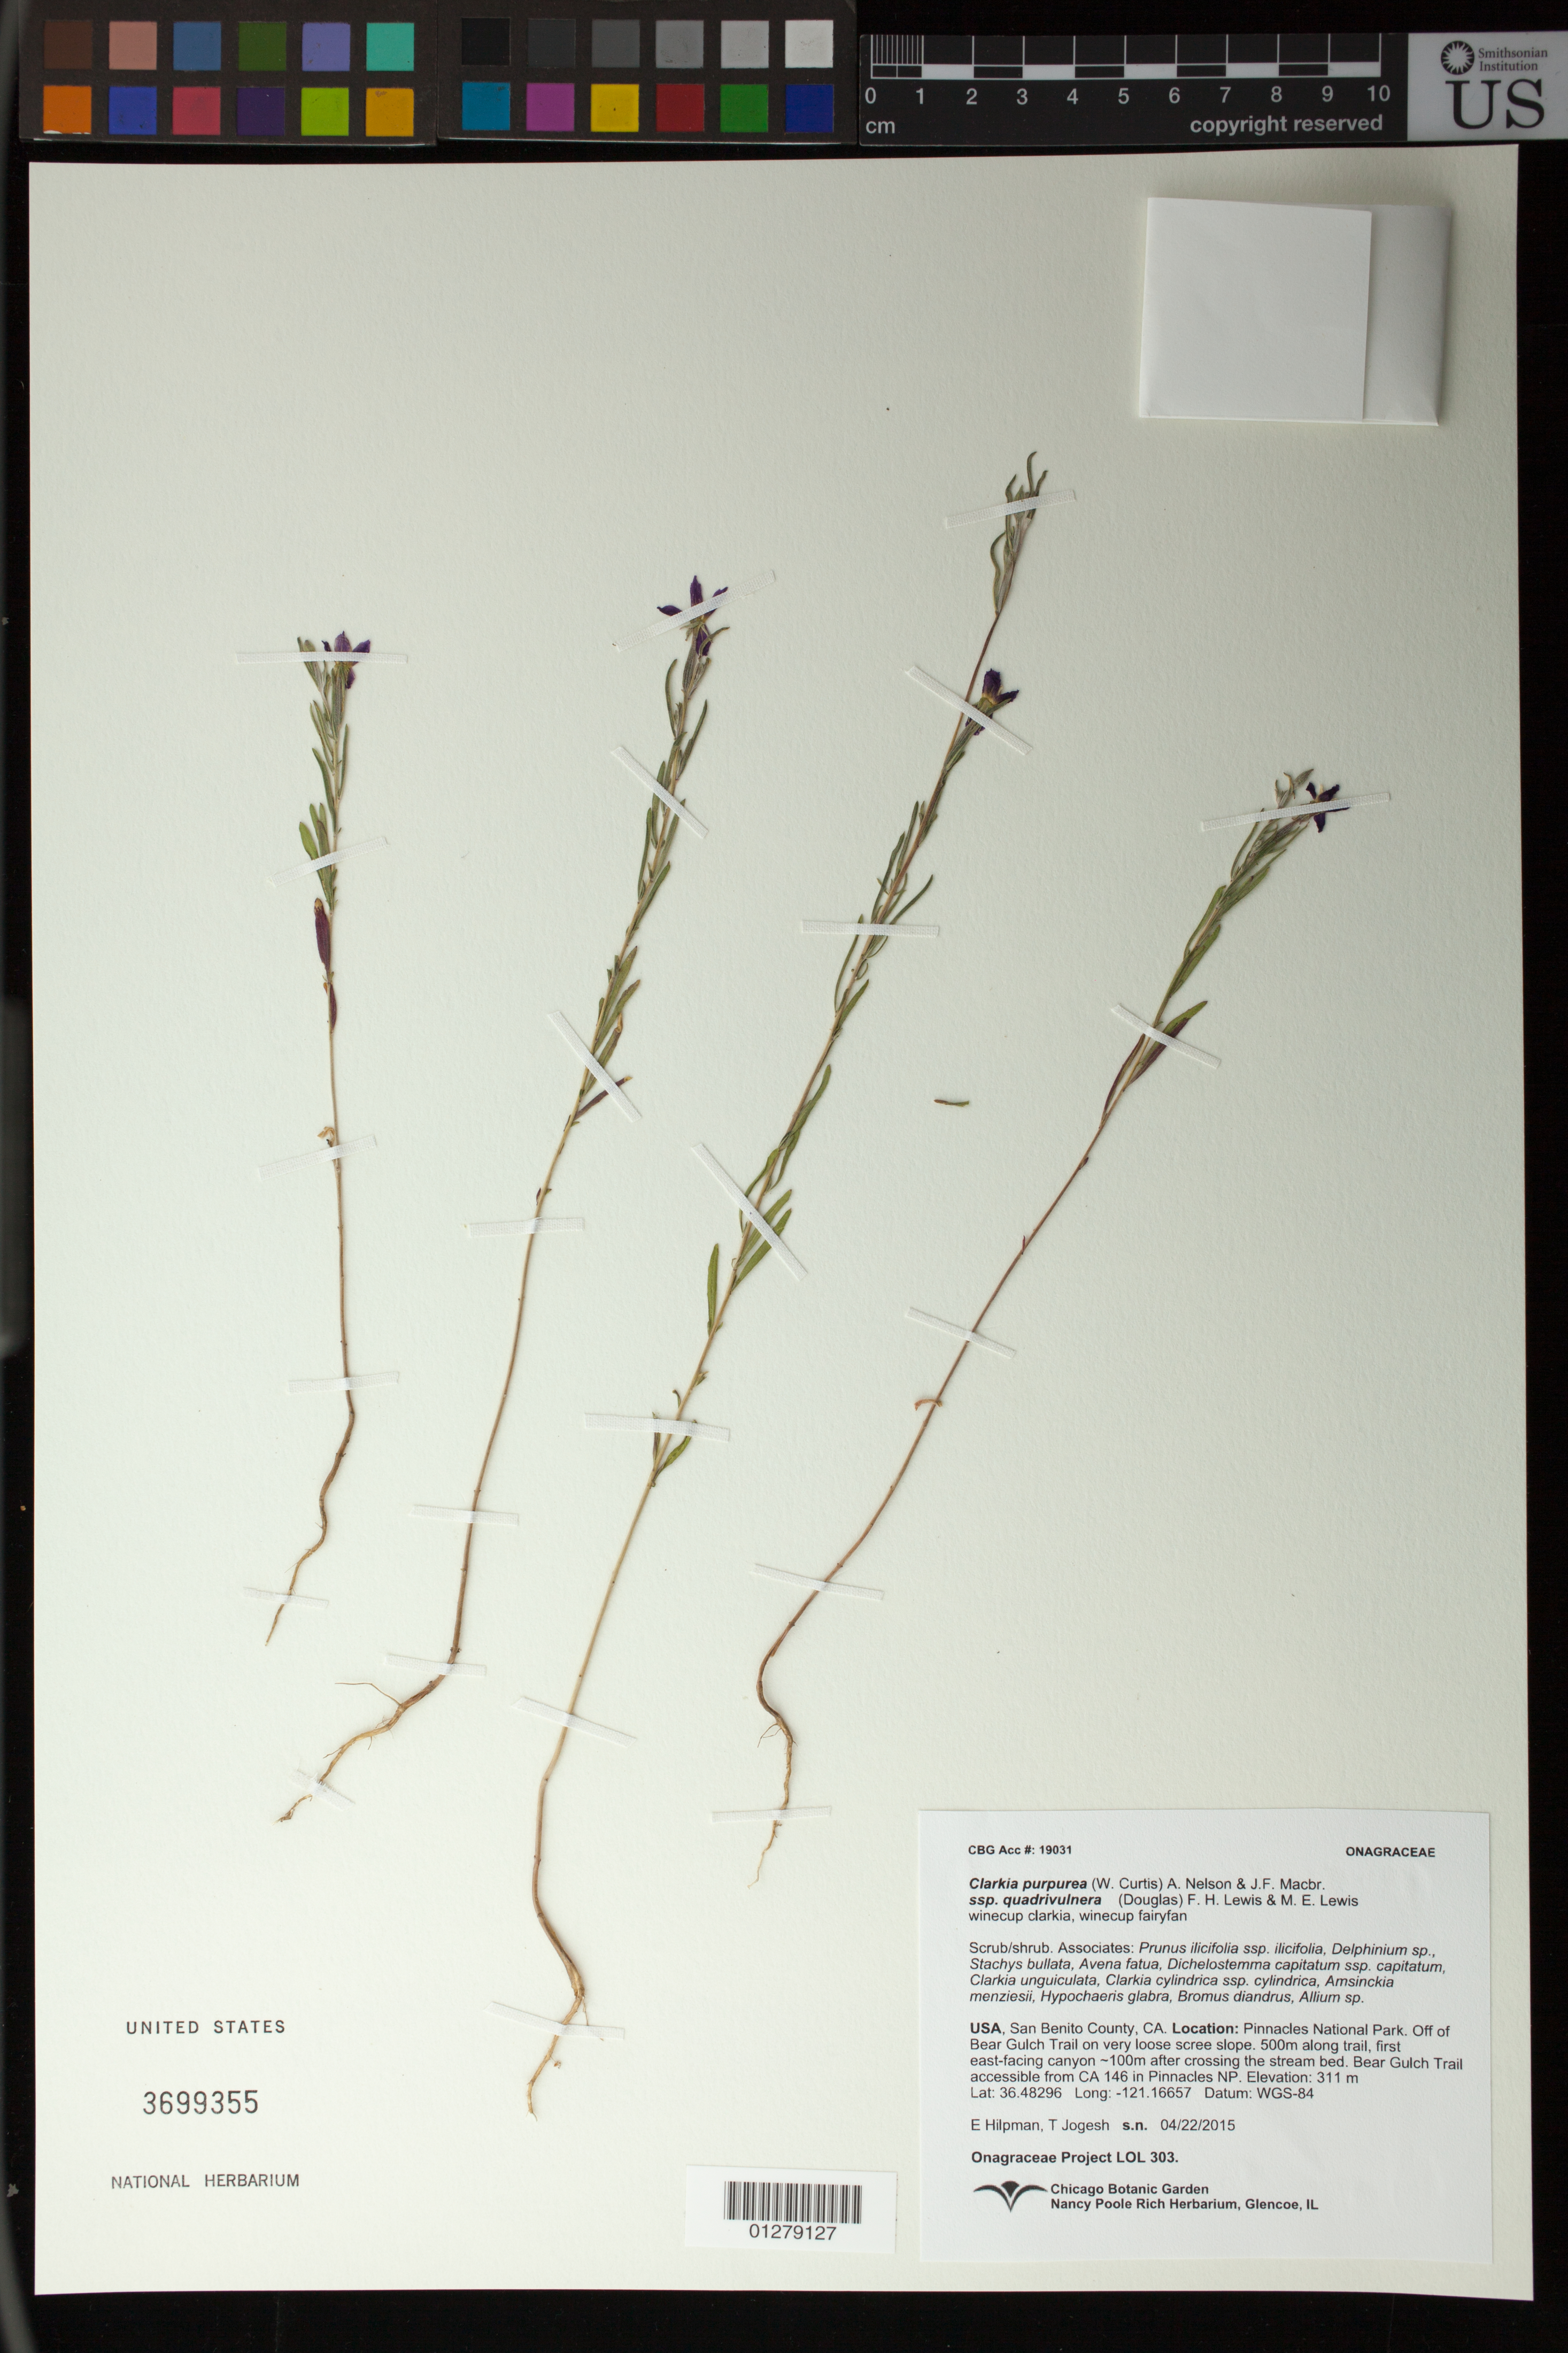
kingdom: Plantae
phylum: Tracheophyta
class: Magnoliopsida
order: Myrtales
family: Onagraceae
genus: Clarkia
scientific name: Clarkia purpurea subsp. quadrivulnera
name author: (Douglas) H.F. Lewis & M.R. Lewis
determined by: Wagner, W. L., (BOT), Smithsonian Institution - National Museum of Natural History (UNITED STATES)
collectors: E. Hilpman, M. Rhodes & T. Jojesh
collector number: LOL 303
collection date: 2015-04-22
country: United States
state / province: California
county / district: San Benito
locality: Off of Bear Gulch Trail on very loose scree slope. 500m along trail, first east-facing canyon ~100m after crossing the stream bed. Bear Gulch Trail accessible from CA 146 in Pinnacles NP.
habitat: Scrub/shrub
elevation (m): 311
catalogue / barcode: US 3699355